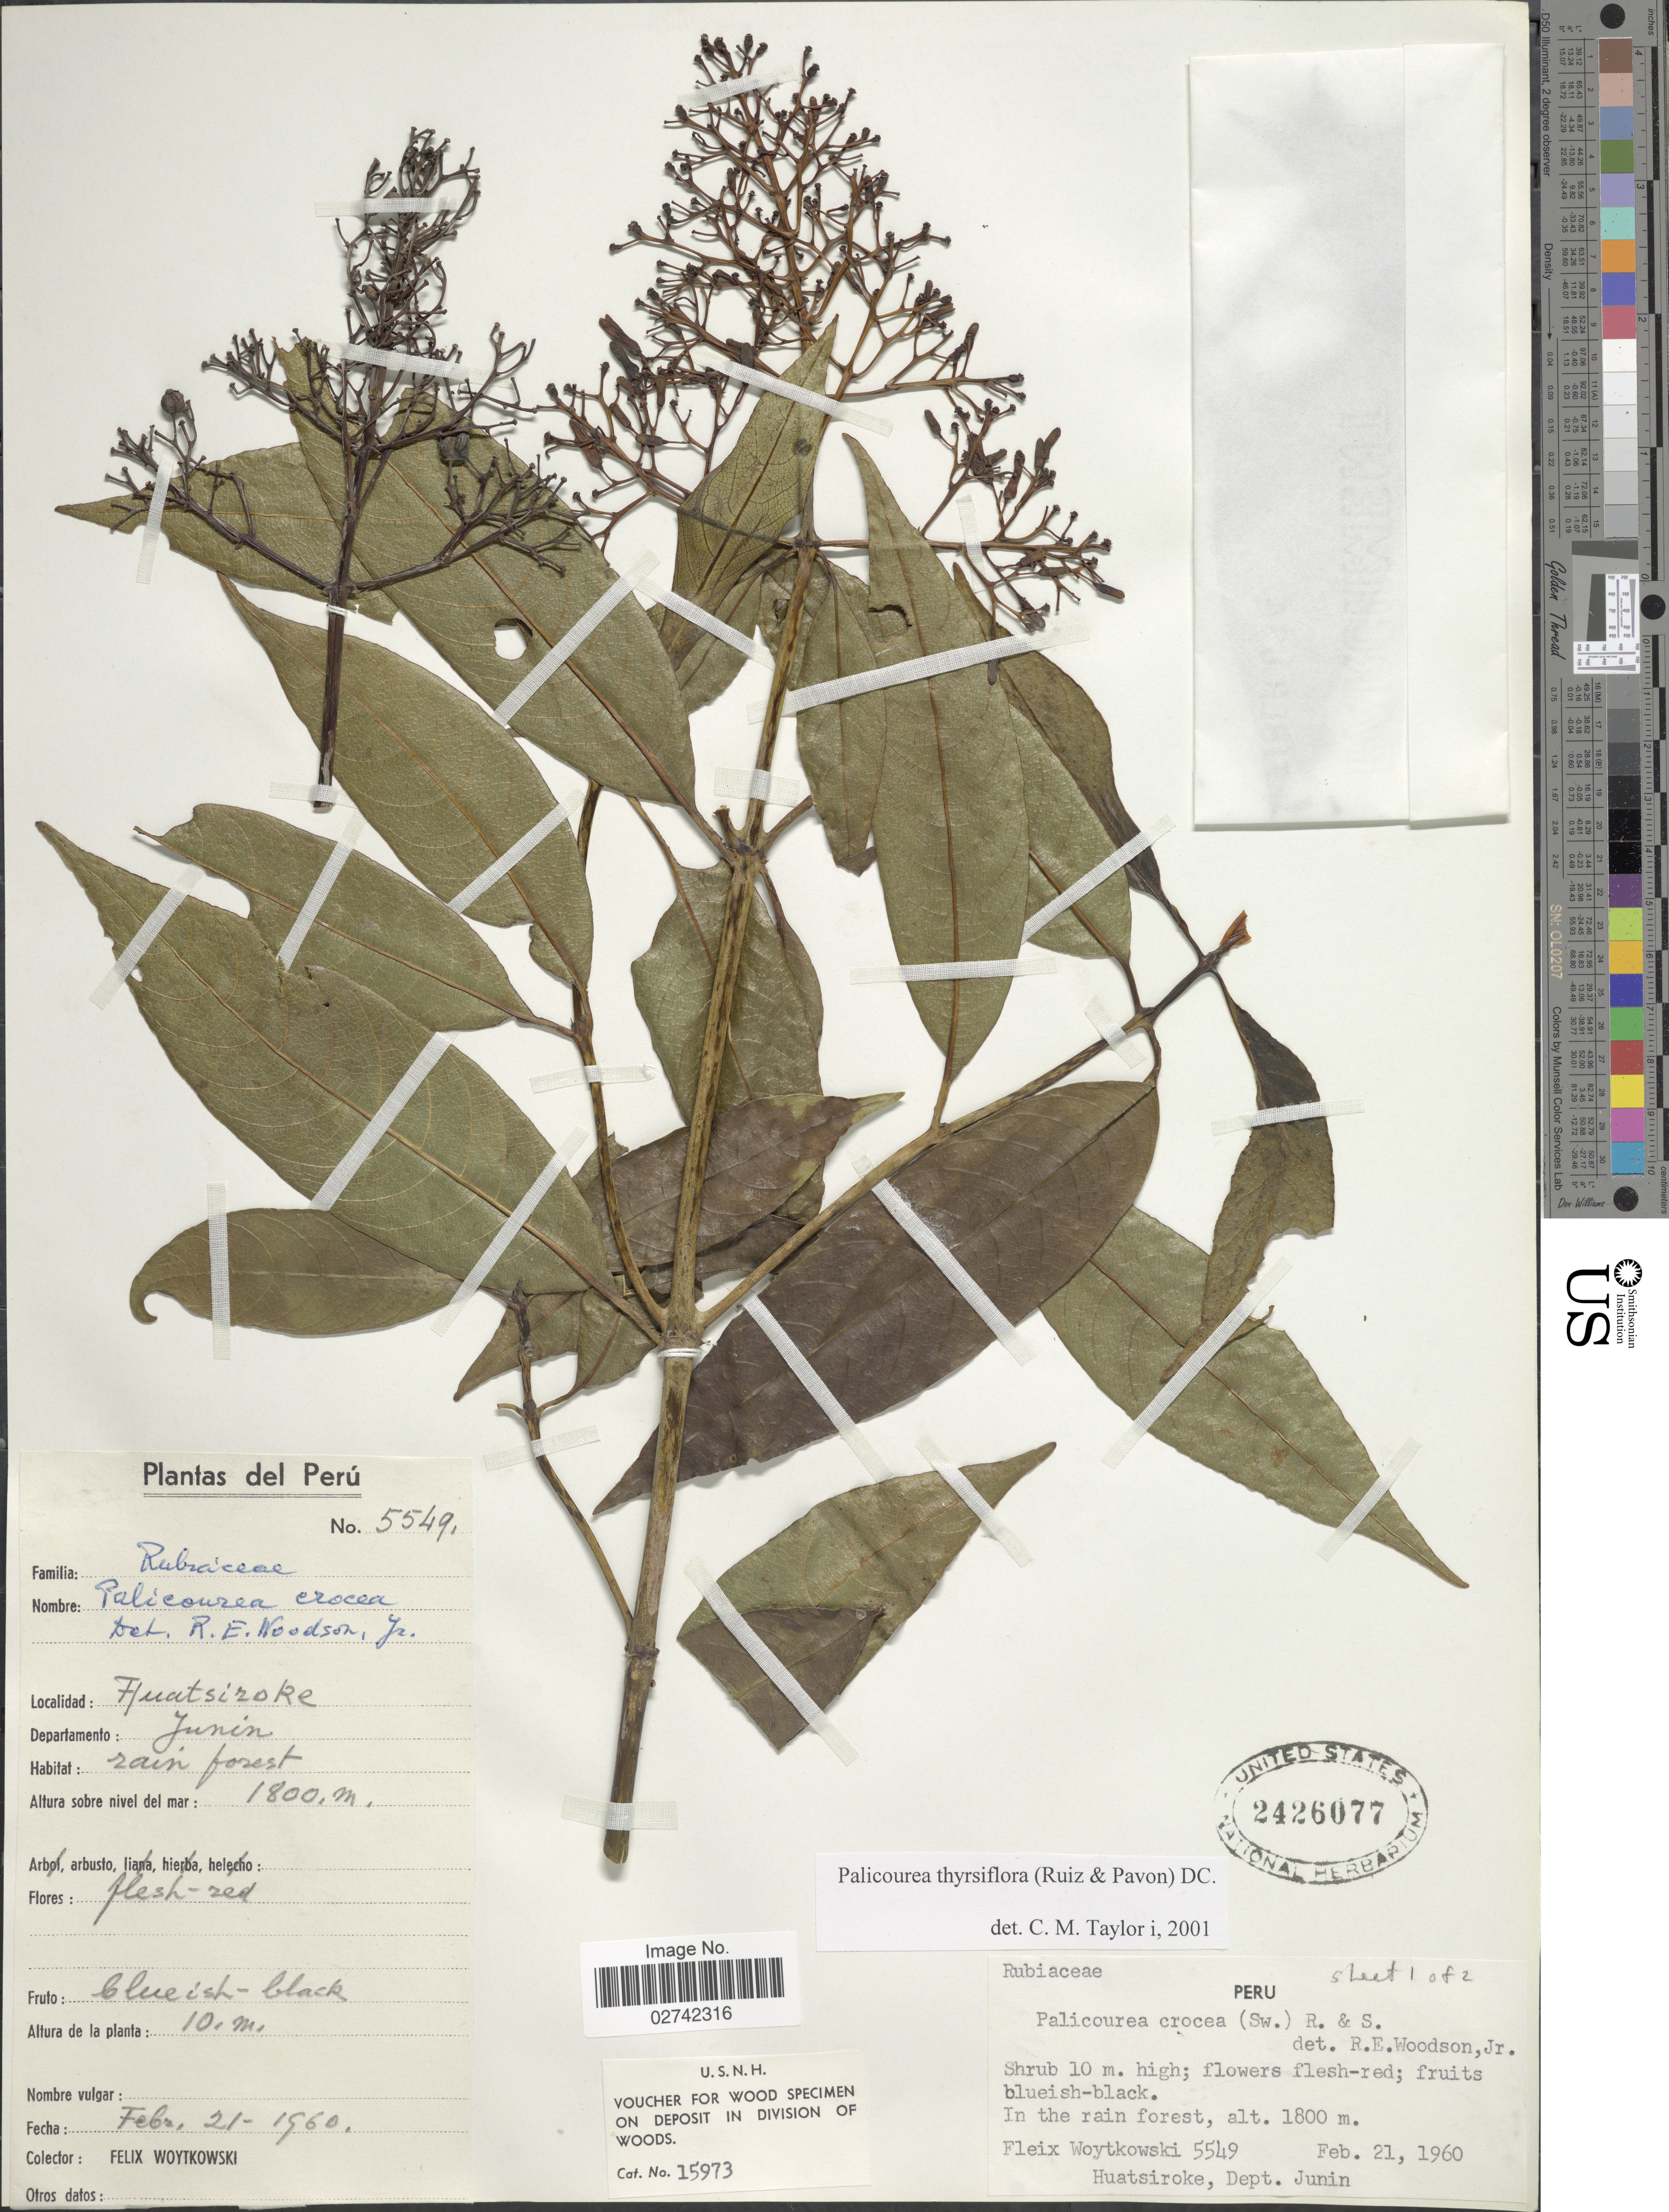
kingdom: Plantae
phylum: Tracheophyta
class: Magnoliopsida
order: Gentianales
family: Rubiaceae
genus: Palicourea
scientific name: Palicourea thyrsiflora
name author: (Ruiz & Pav.) DC.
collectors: F. Woytkowski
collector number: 5549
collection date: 1960-02-21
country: Peru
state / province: Junín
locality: In the rain forest, Huatsiroke.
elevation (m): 1800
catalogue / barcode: US 2426077